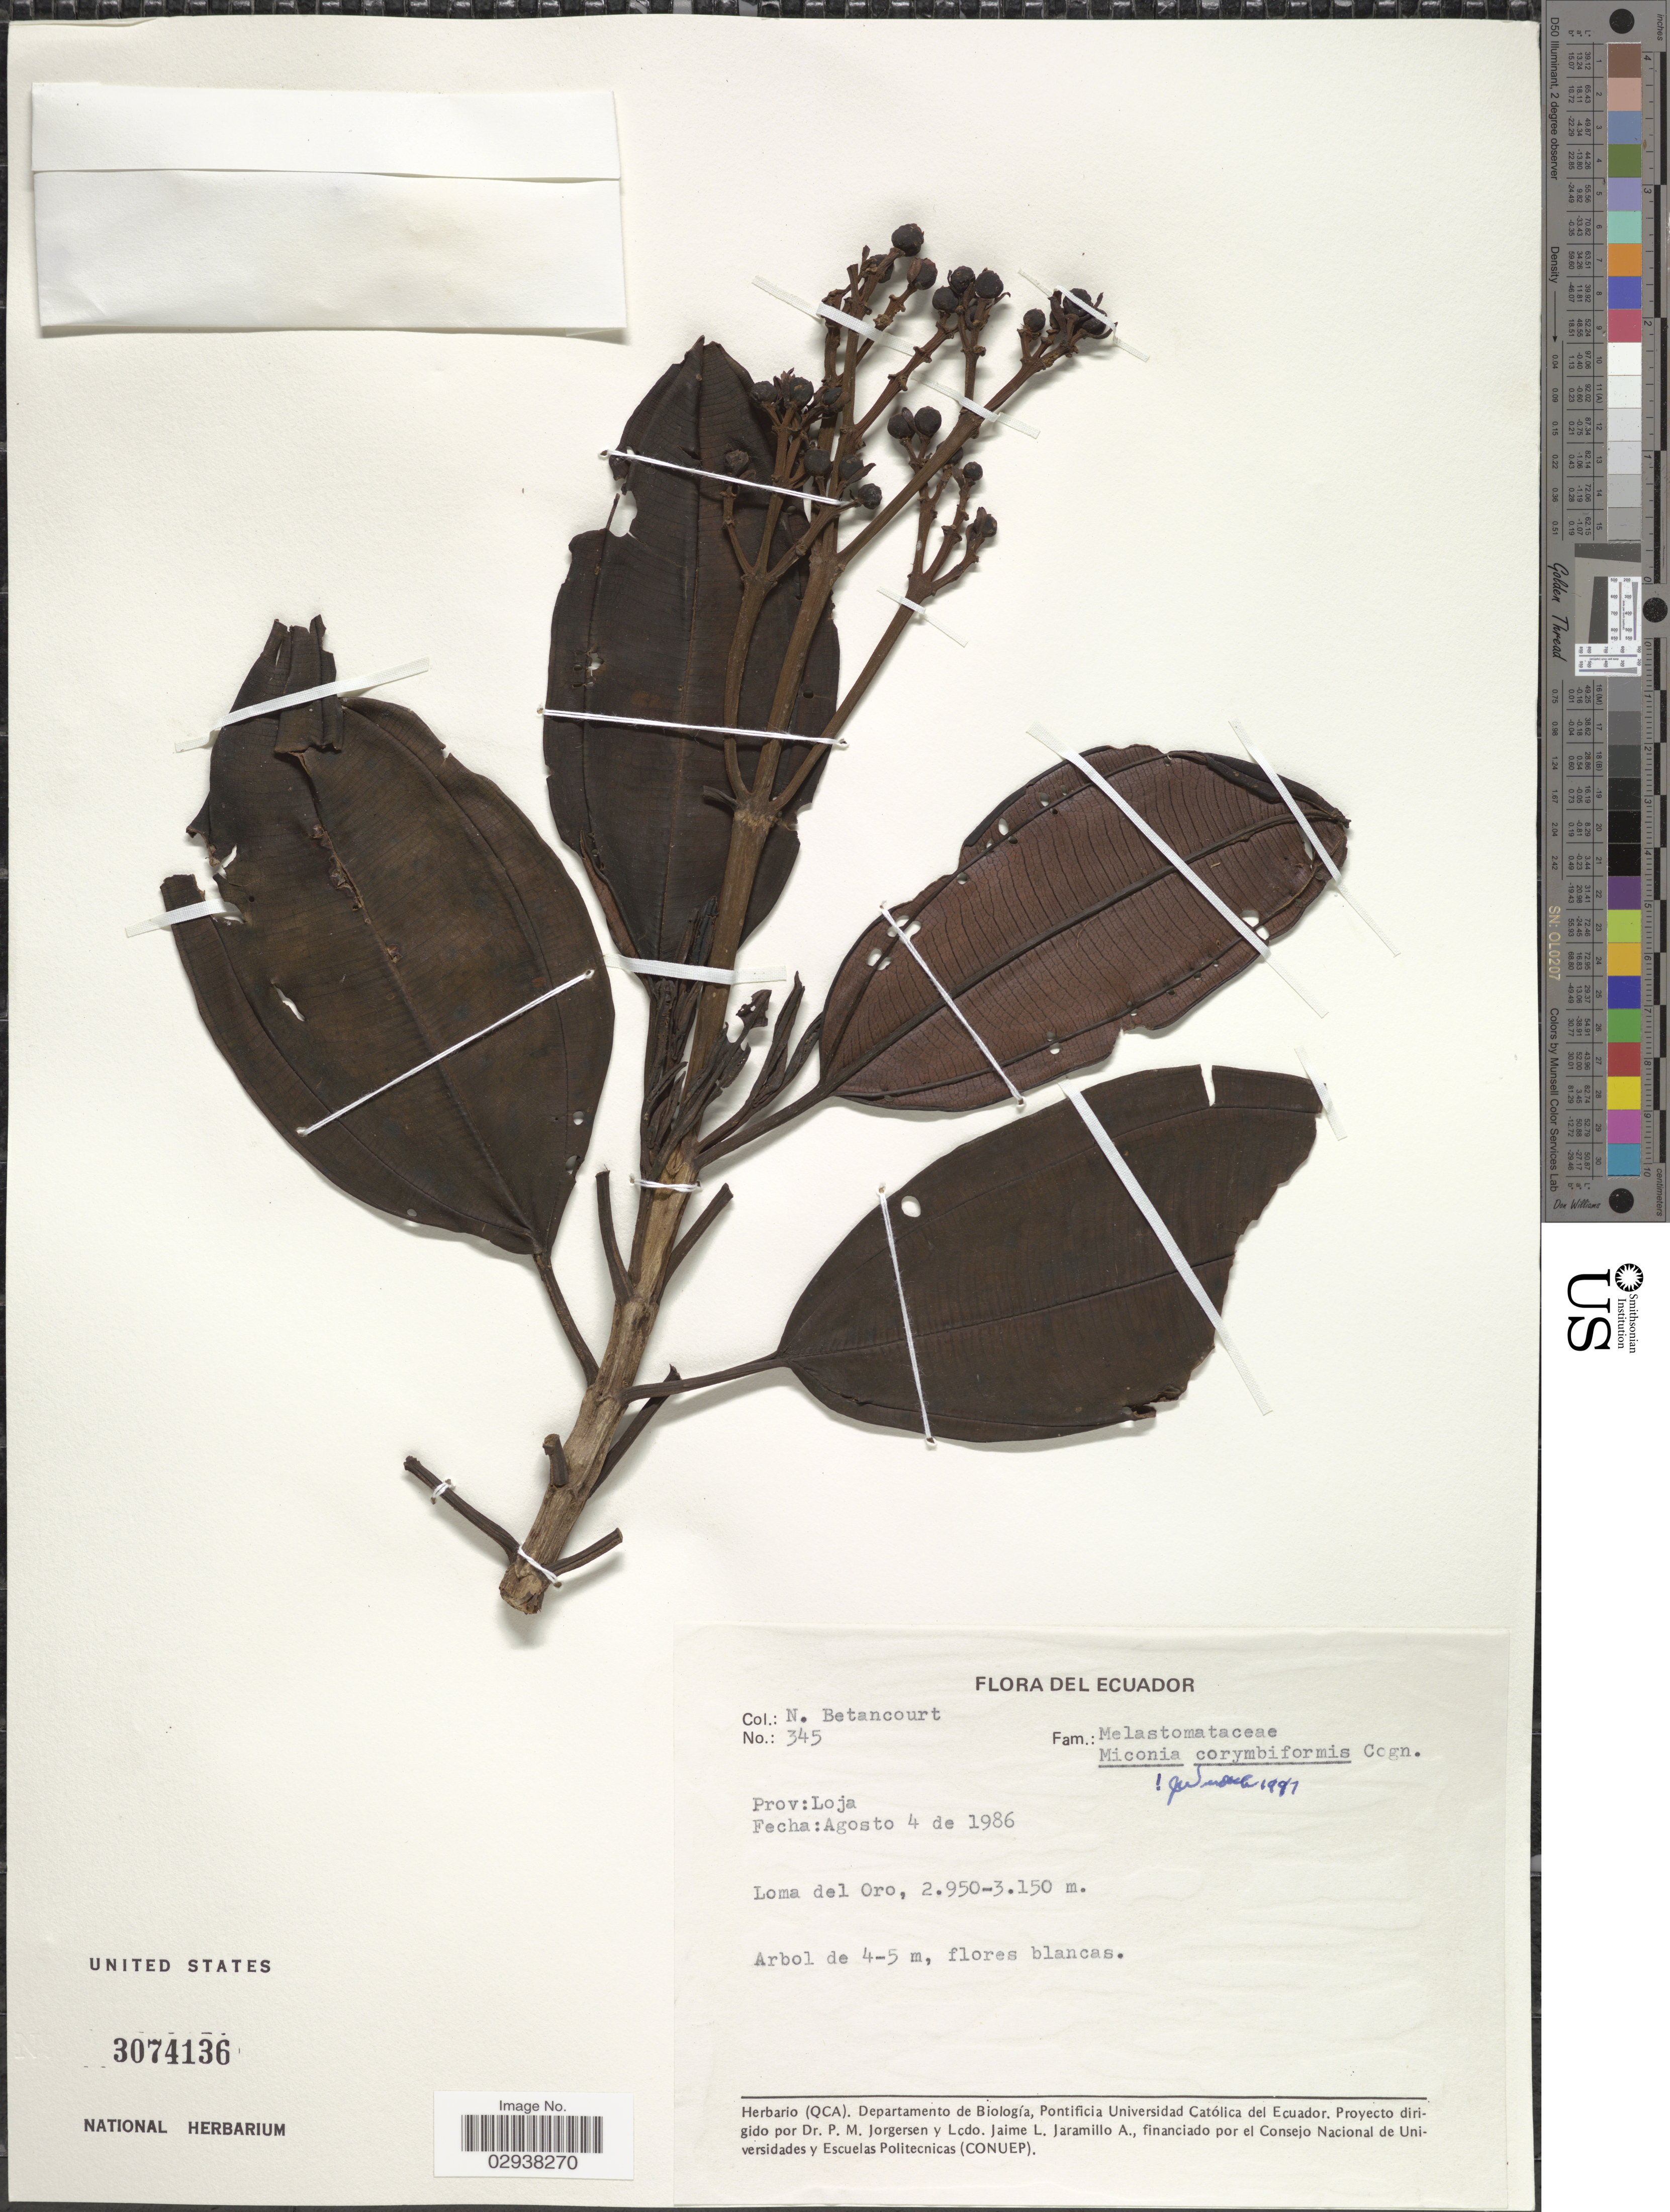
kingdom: Plantae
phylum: Tracheophyta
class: Magnoliopsida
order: Myrtales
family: Melastomataceae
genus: Miconia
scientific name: Miconia corymbiformis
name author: Cogn.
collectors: N. Betancourt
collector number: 345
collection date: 1986-08-04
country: Ecuador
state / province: Loja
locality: Loma del Oro.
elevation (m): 2950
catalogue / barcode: US 3074136